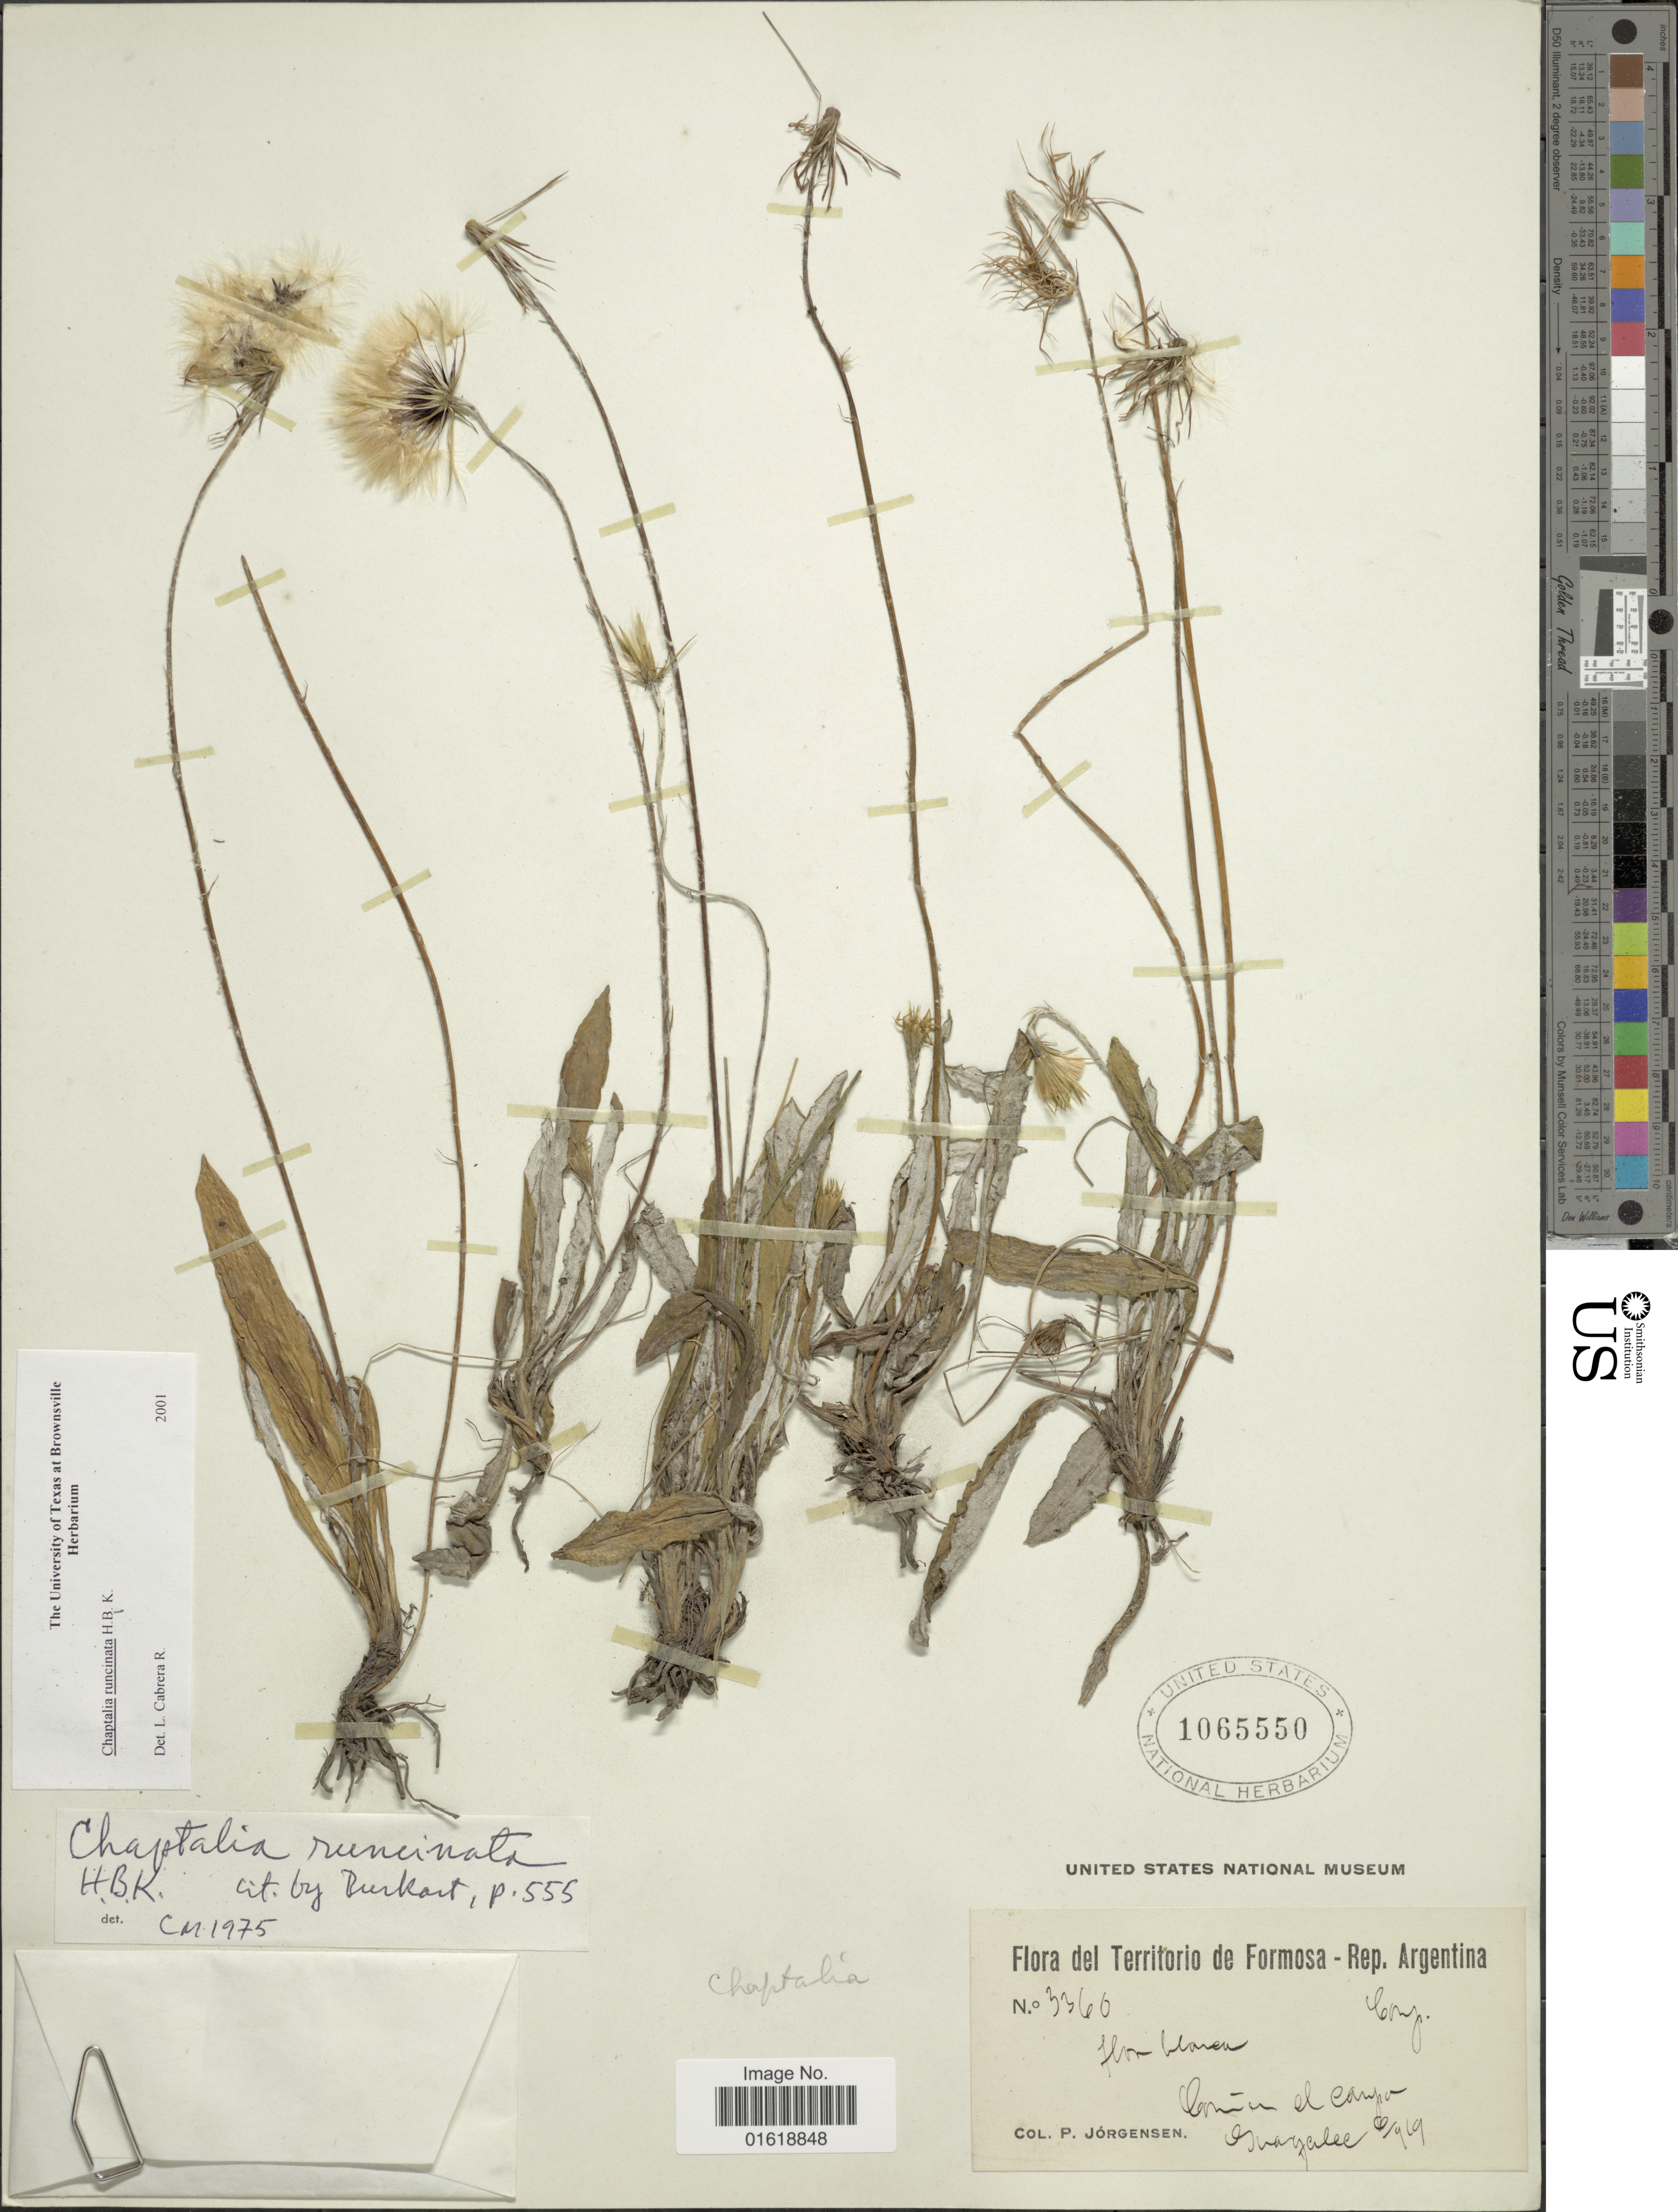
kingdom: Plantae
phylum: Tracheophyta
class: Magnoliopsida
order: Asterales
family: Asteraceae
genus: Chaptalia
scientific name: Chaptalia runcinata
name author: Kunth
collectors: P. Jörgensen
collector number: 3360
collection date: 1919-06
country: Argentina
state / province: Formosa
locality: Canon el campo.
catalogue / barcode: US 1065550